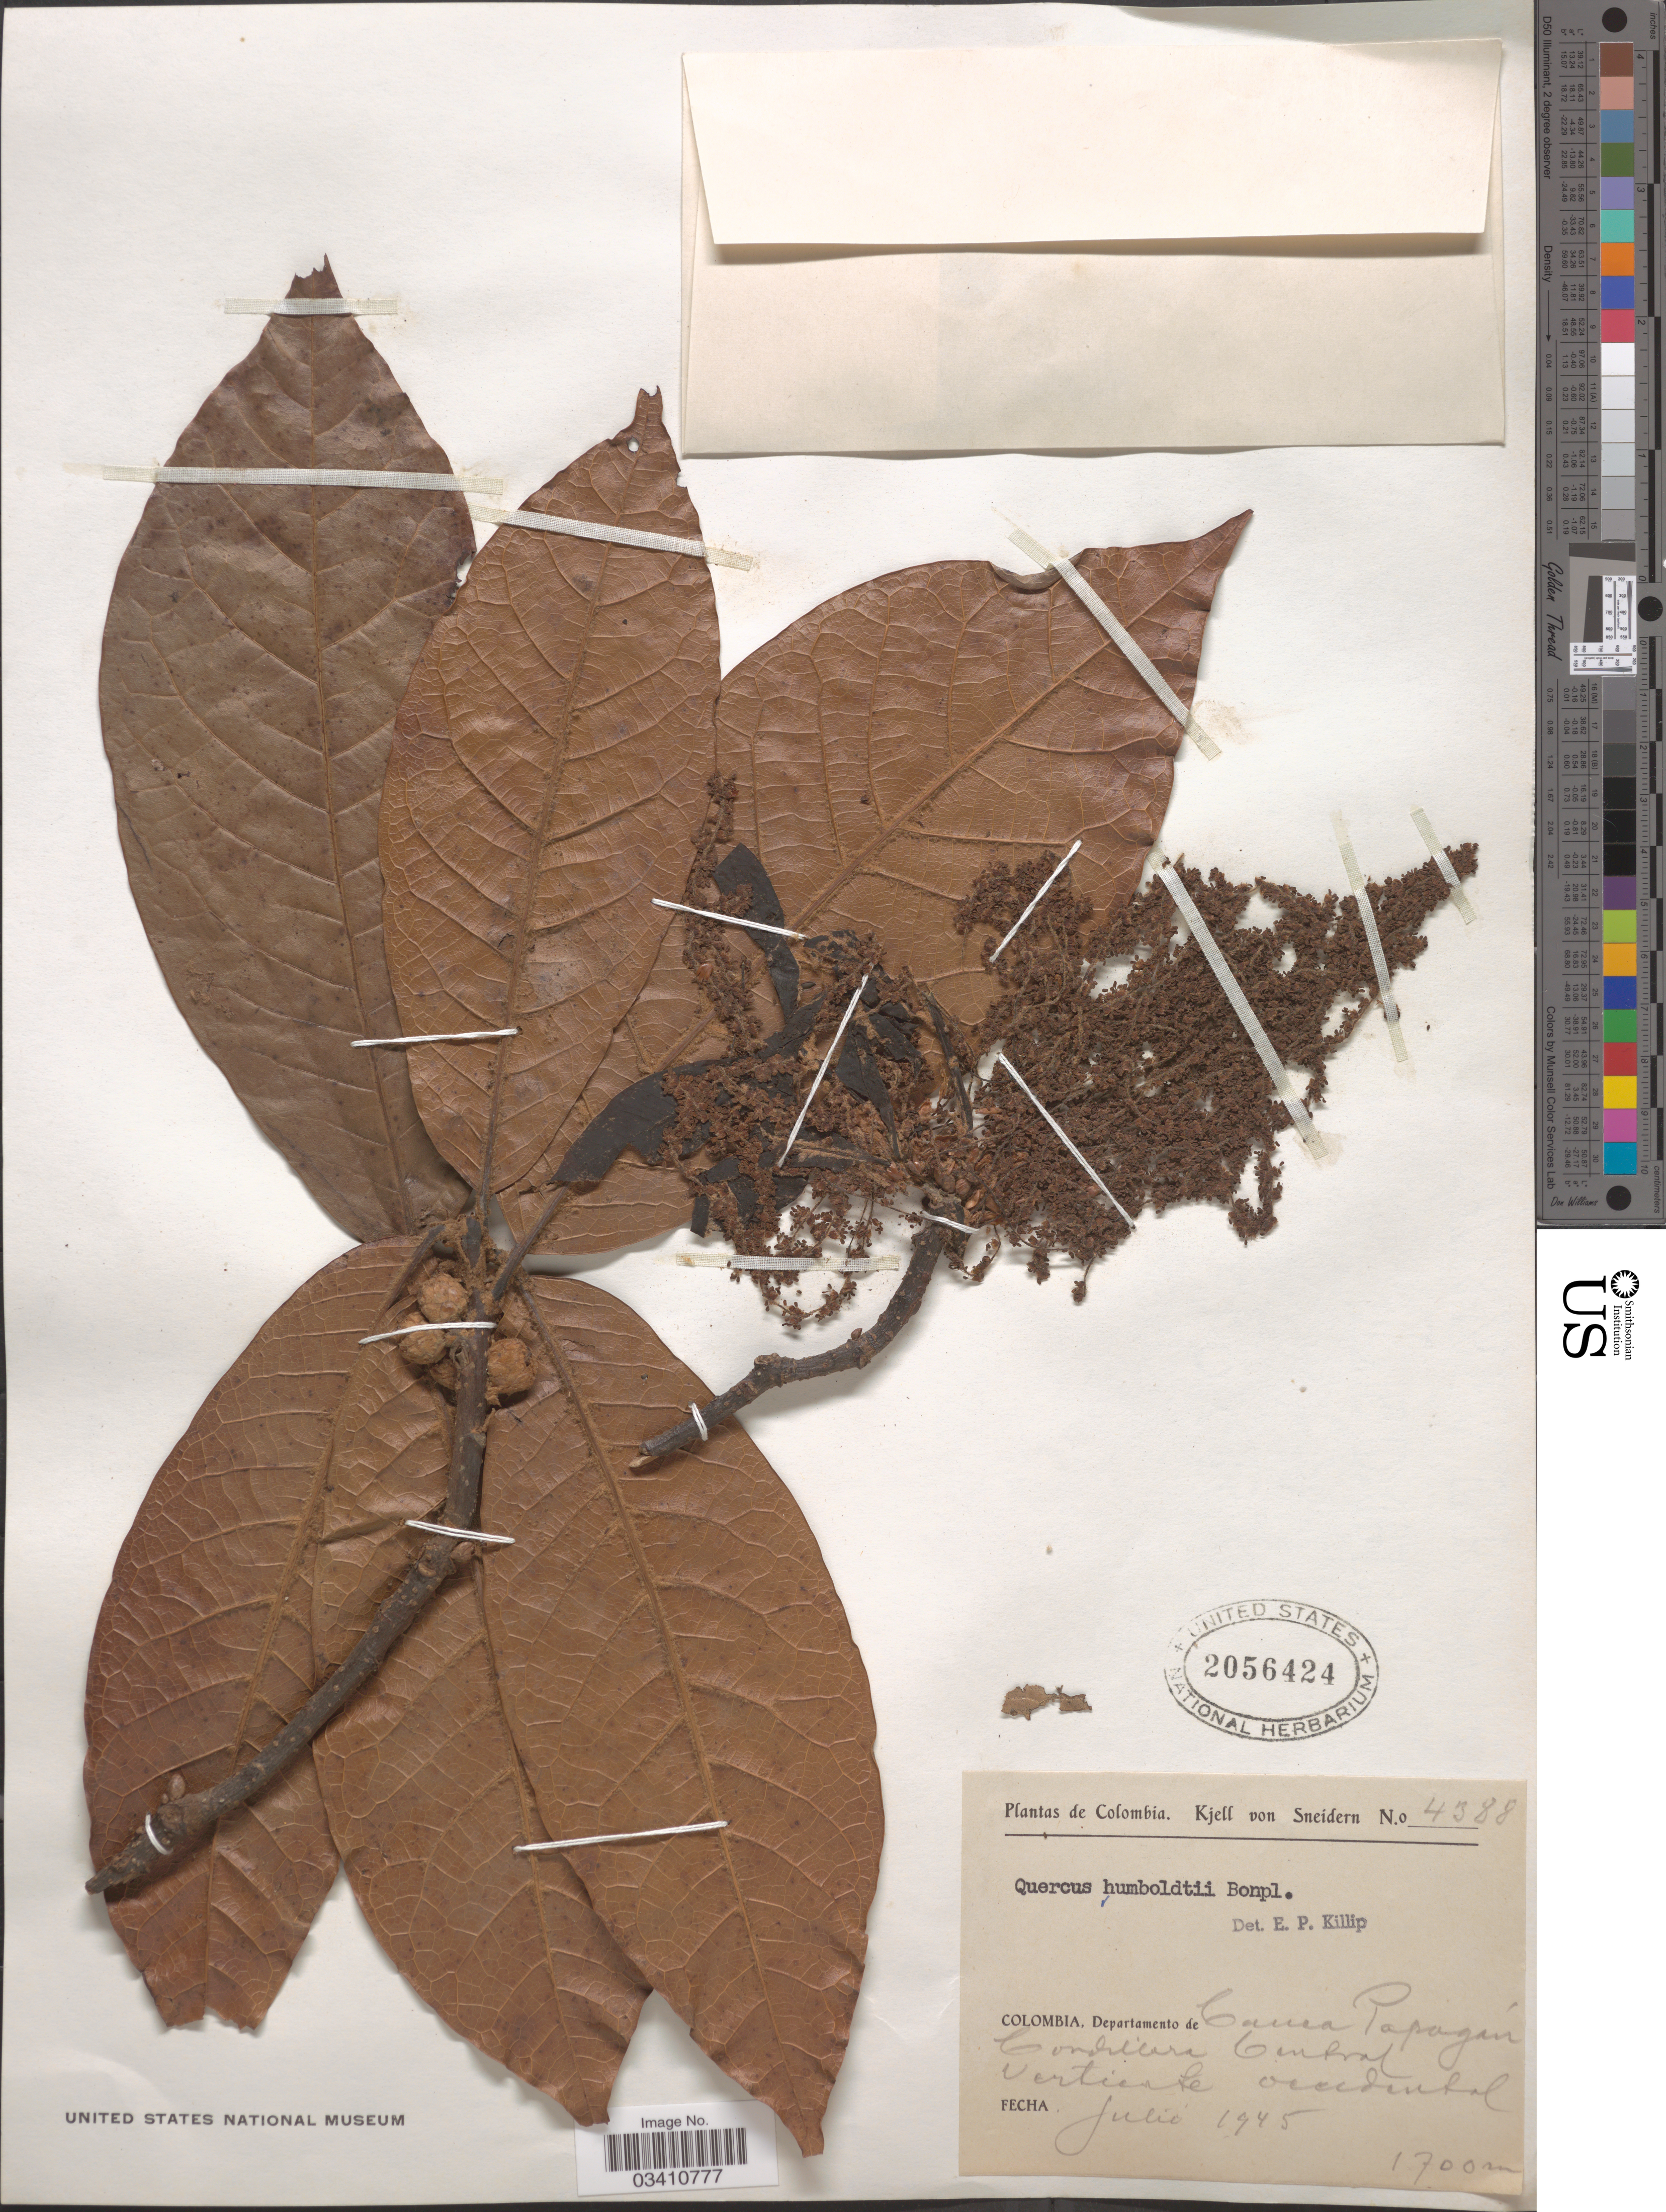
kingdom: Plantae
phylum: Tracheophyta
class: Magnoliopsida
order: Fagales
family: Fagaceae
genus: Quercus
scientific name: Quercus humboldtii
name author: Bonpl.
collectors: K. von Sneidern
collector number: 4388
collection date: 1945-07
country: Colombia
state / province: Cauca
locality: Departamento de Cauca. Popayán. Cordillera Central vertiente occidental.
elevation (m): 1700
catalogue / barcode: US 2056424